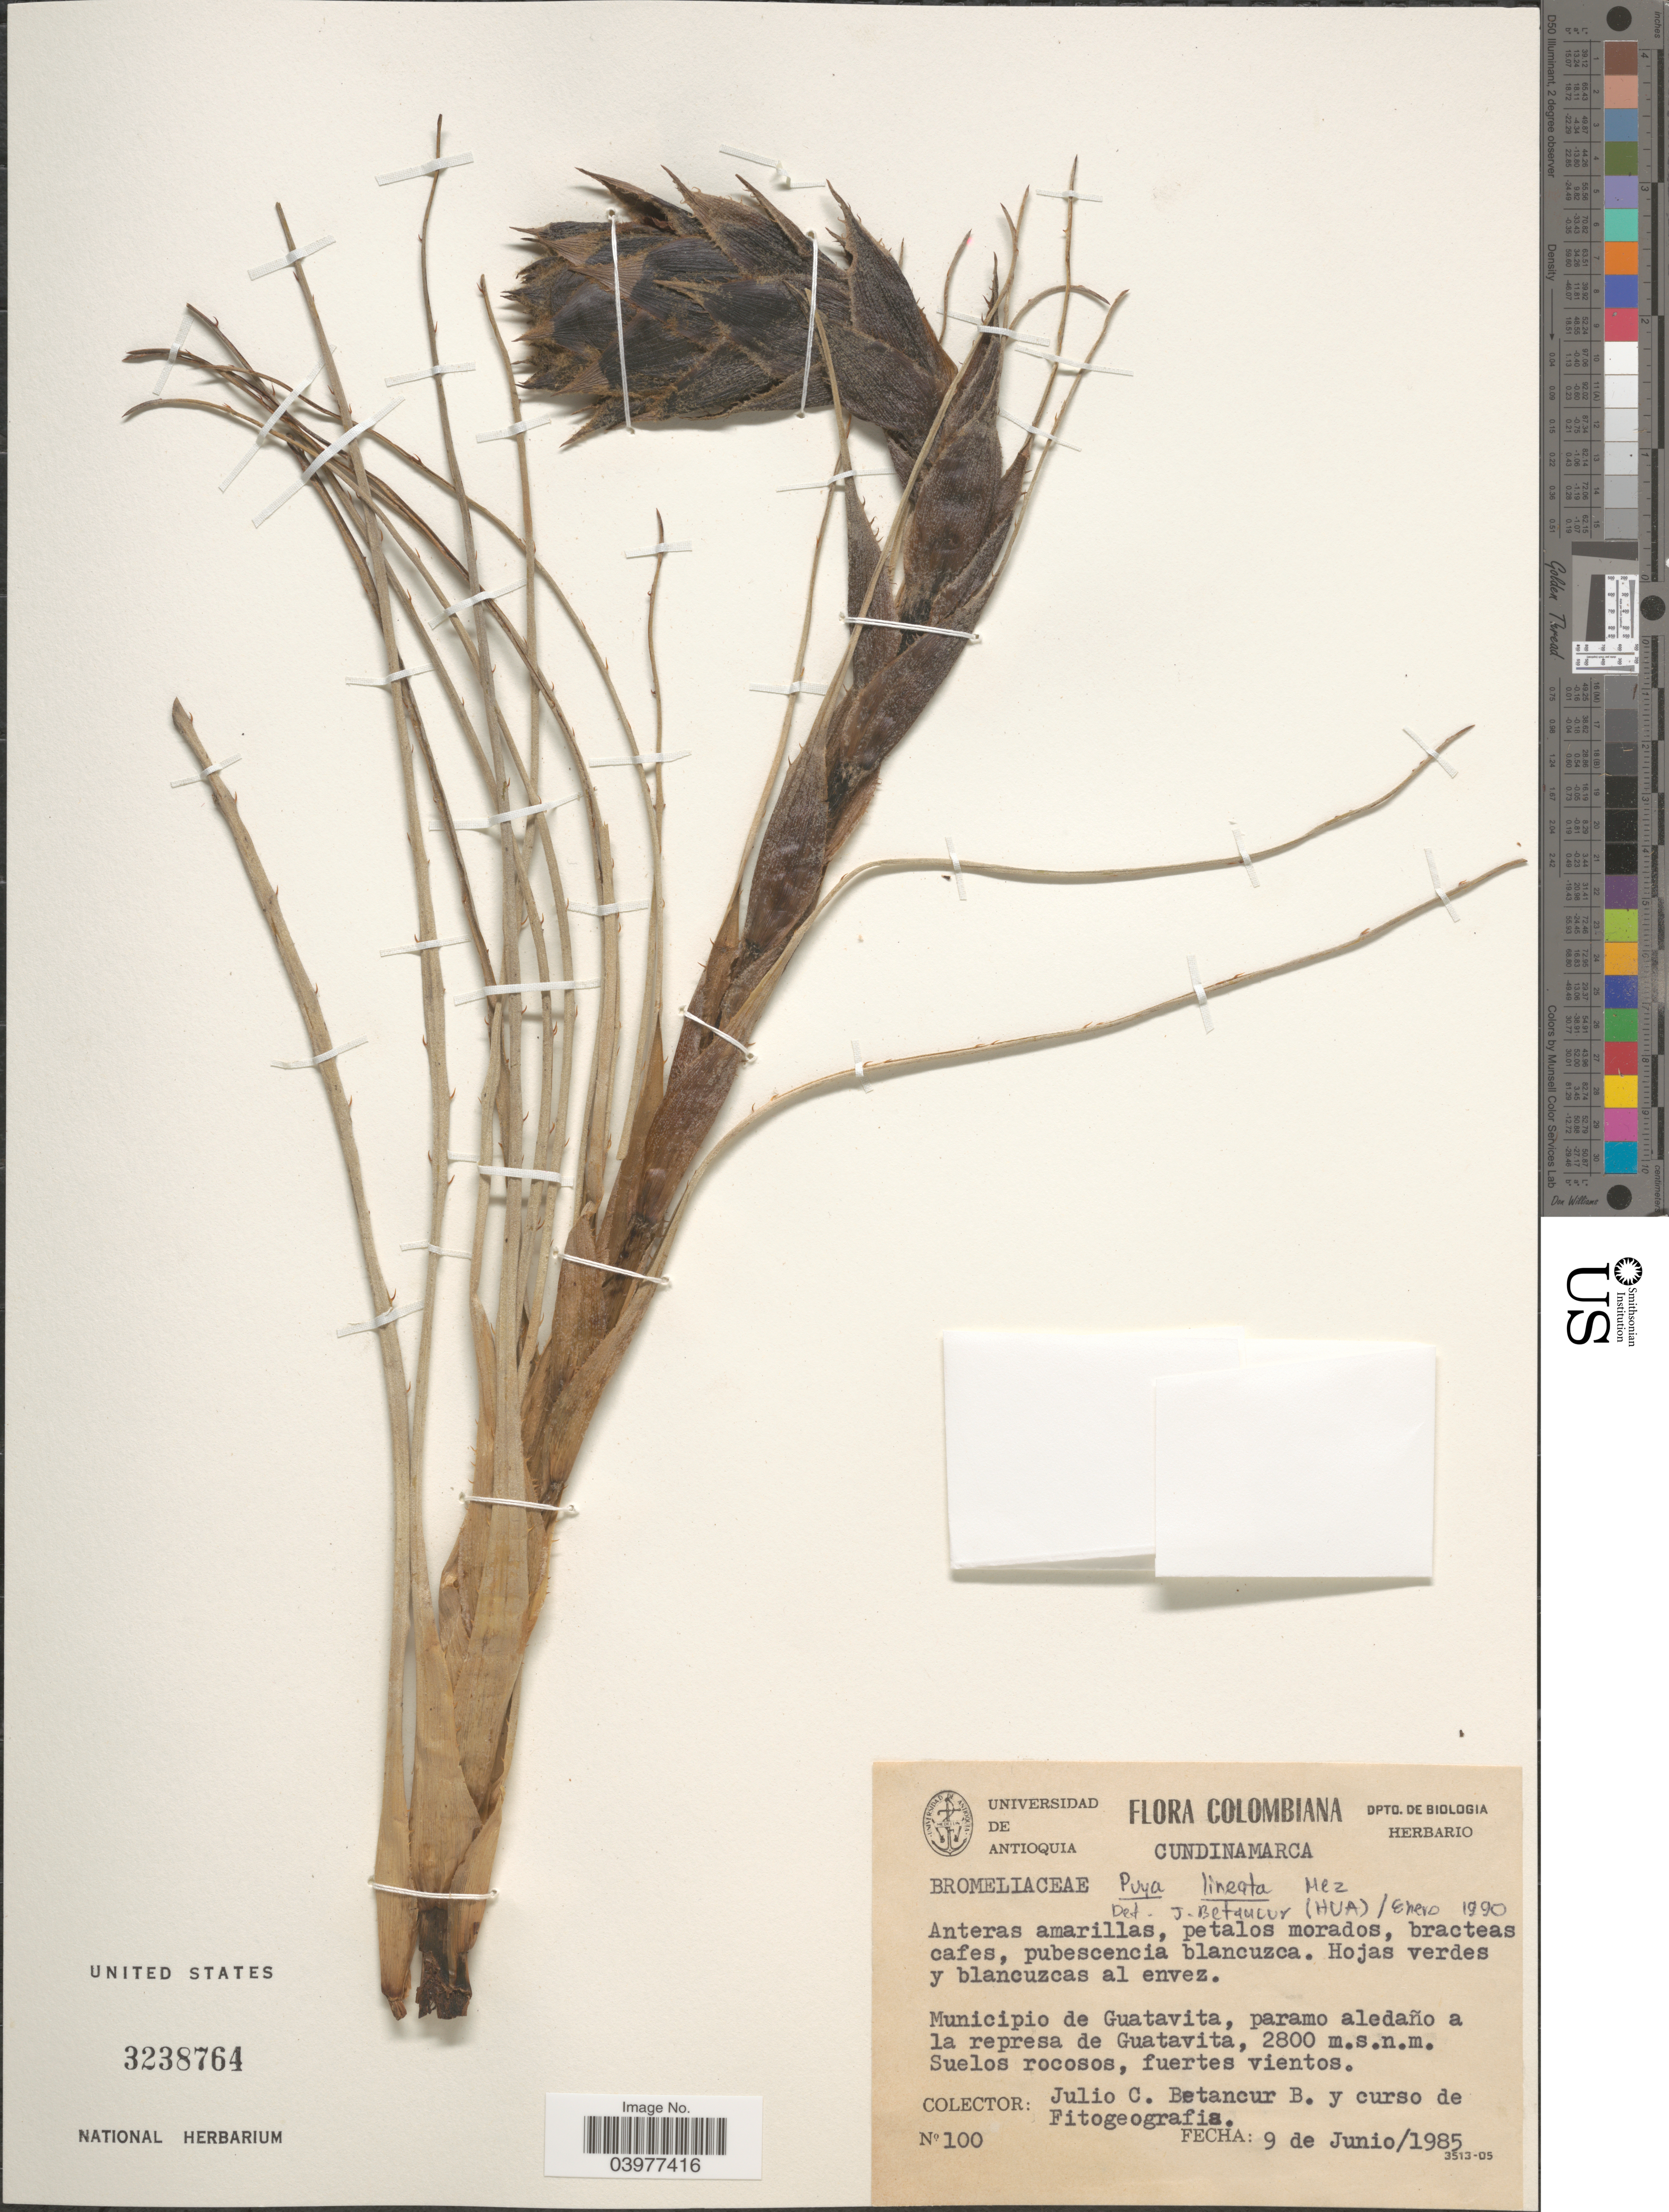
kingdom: Plantae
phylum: Tracheophyta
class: Liliopsida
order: Poales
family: Bromeliaceae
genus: Puya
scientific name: Puya lineata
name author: Mez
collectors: J. Betancur-B. & Curso de Fitogeografis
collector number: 100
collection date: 1985-06-09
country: Colombia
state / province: Cundinamarca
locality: Municipio de Guatavita, paramo aledaño a la represa de Guatavita, Suelos rocosos, fuertes vientos.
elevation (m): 2800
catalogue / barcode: US 3238764